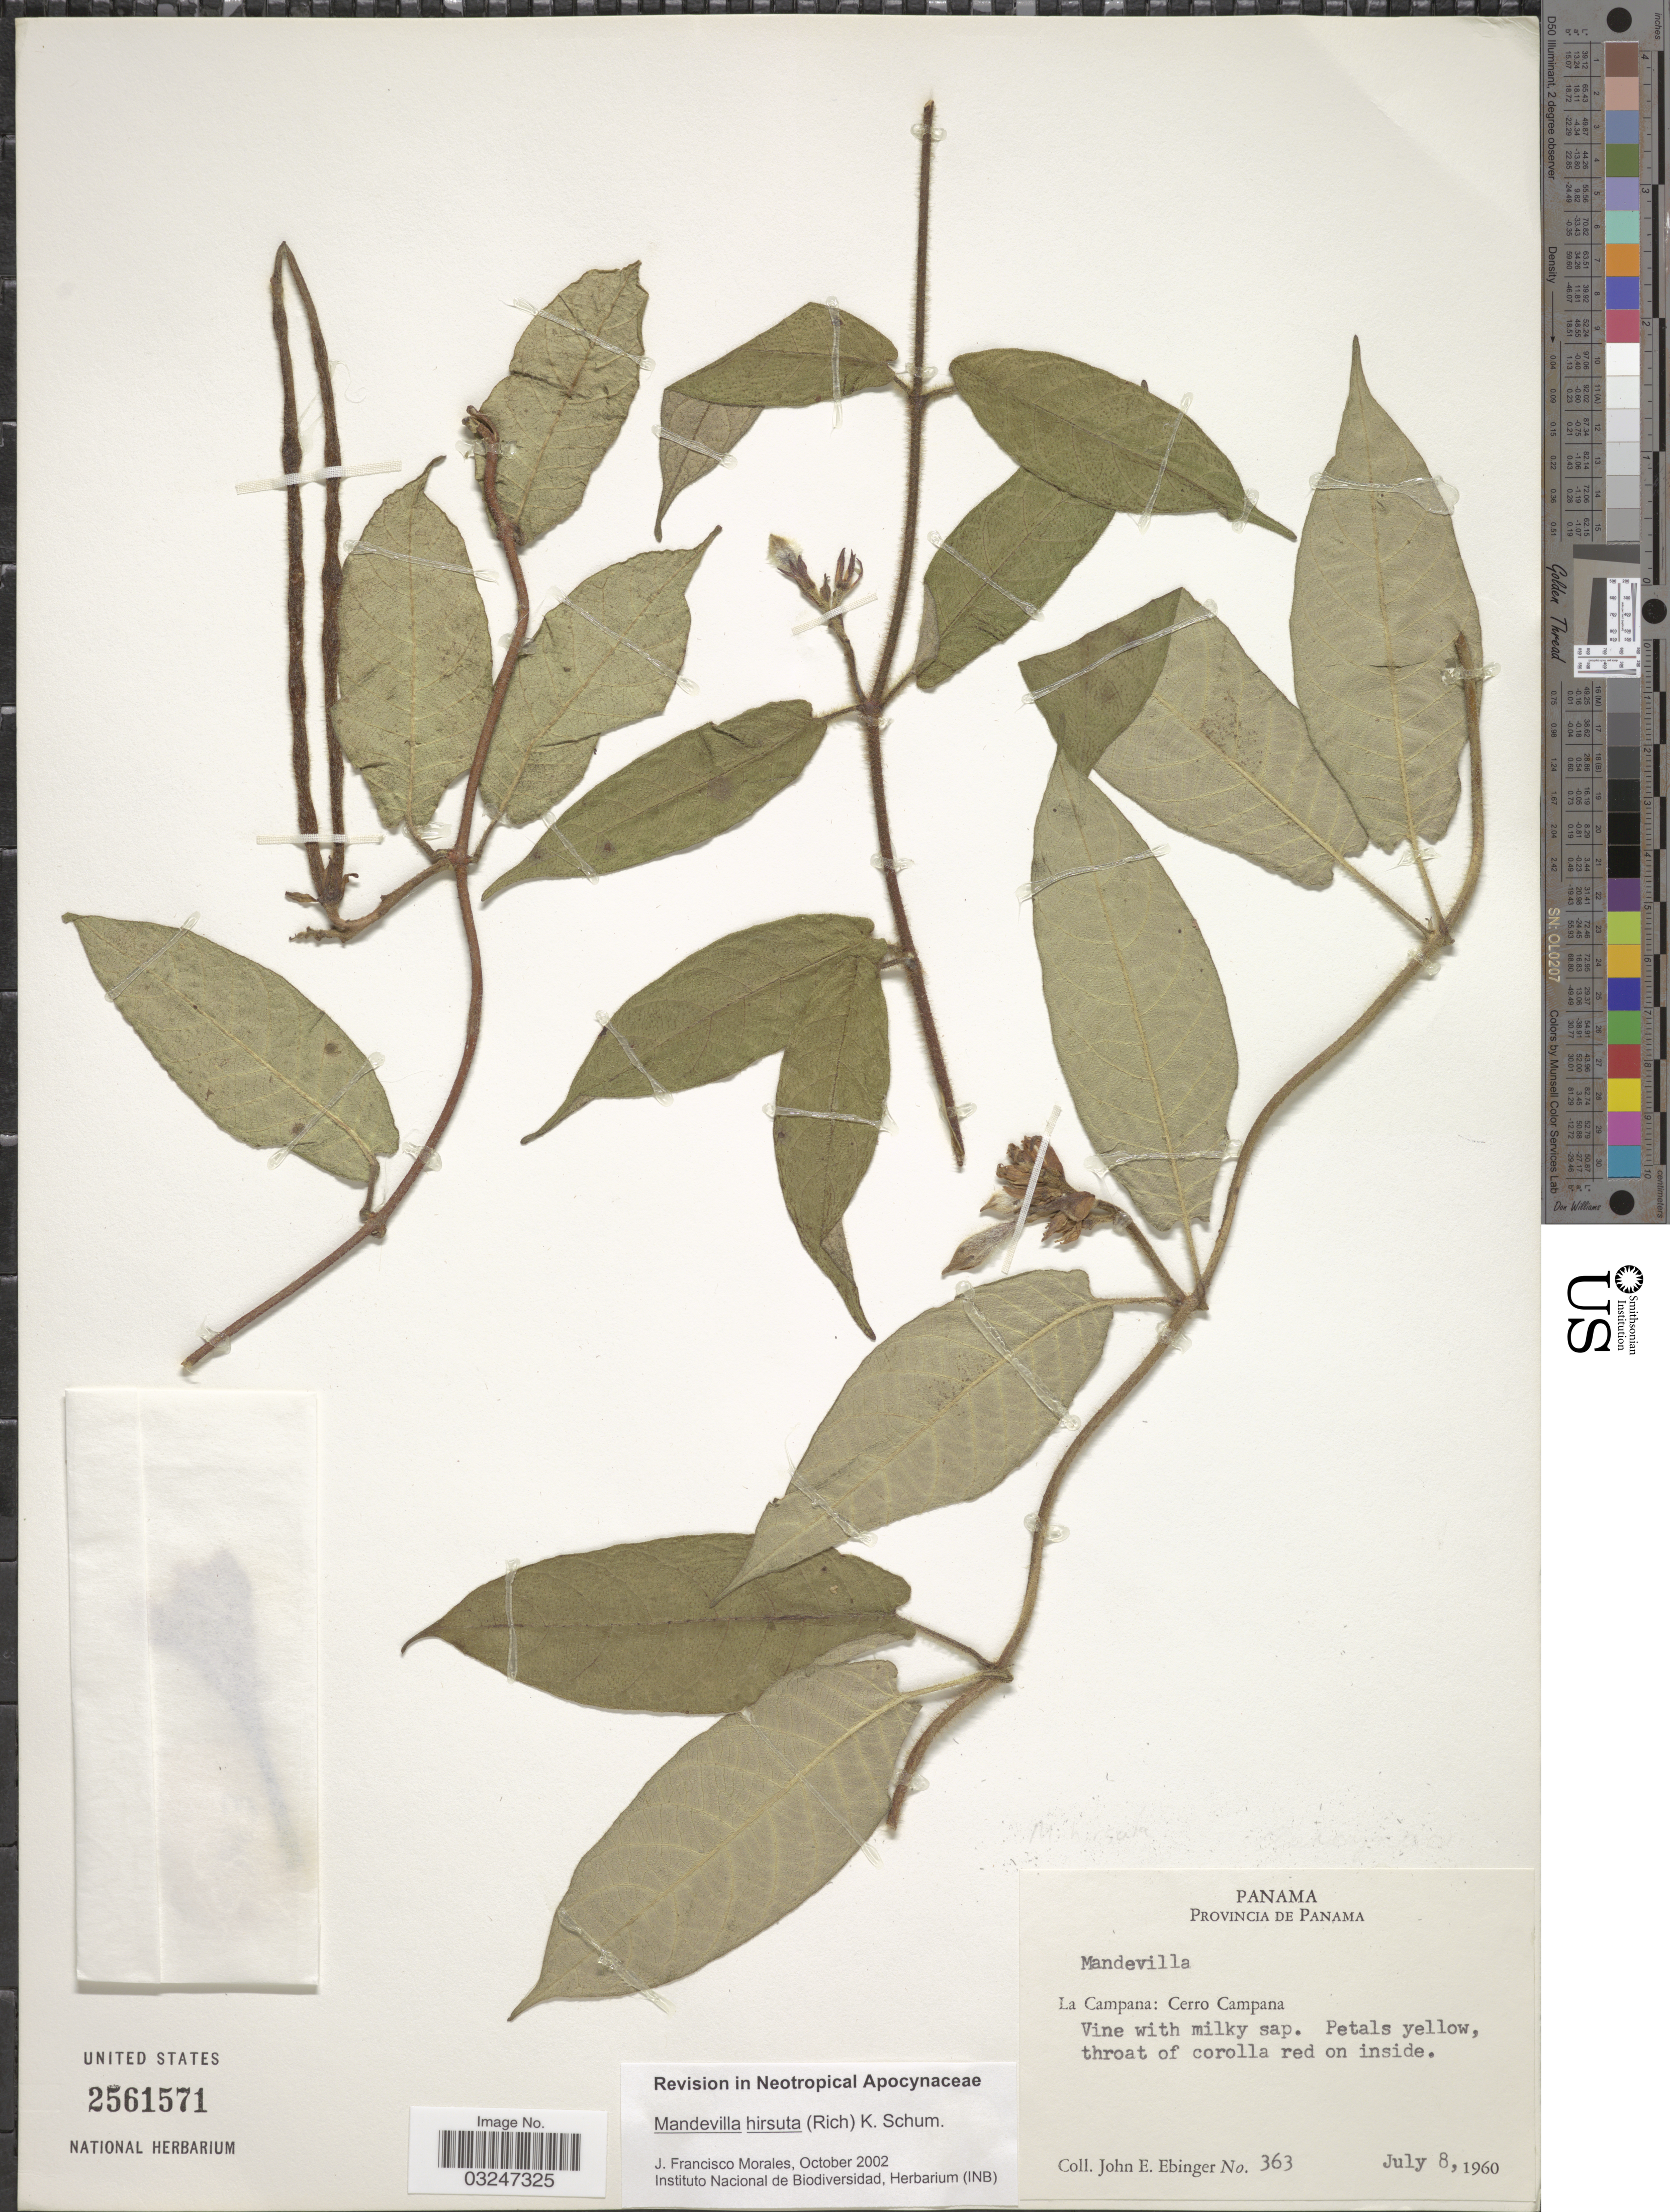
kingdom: Plantae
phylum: Tracheophyta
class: Magnoliopsida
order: Gentianales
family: Apocynaceae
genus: Mandevilla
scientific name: Mandevilla hirsuta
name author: (Rich.) K. Schum.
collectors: J. Ebinger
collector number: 363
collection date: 1960-07-08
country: Panama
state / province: Panamá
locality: Provincia de Panama. La Campana: Cerro Campana.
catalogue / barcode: US 2561571